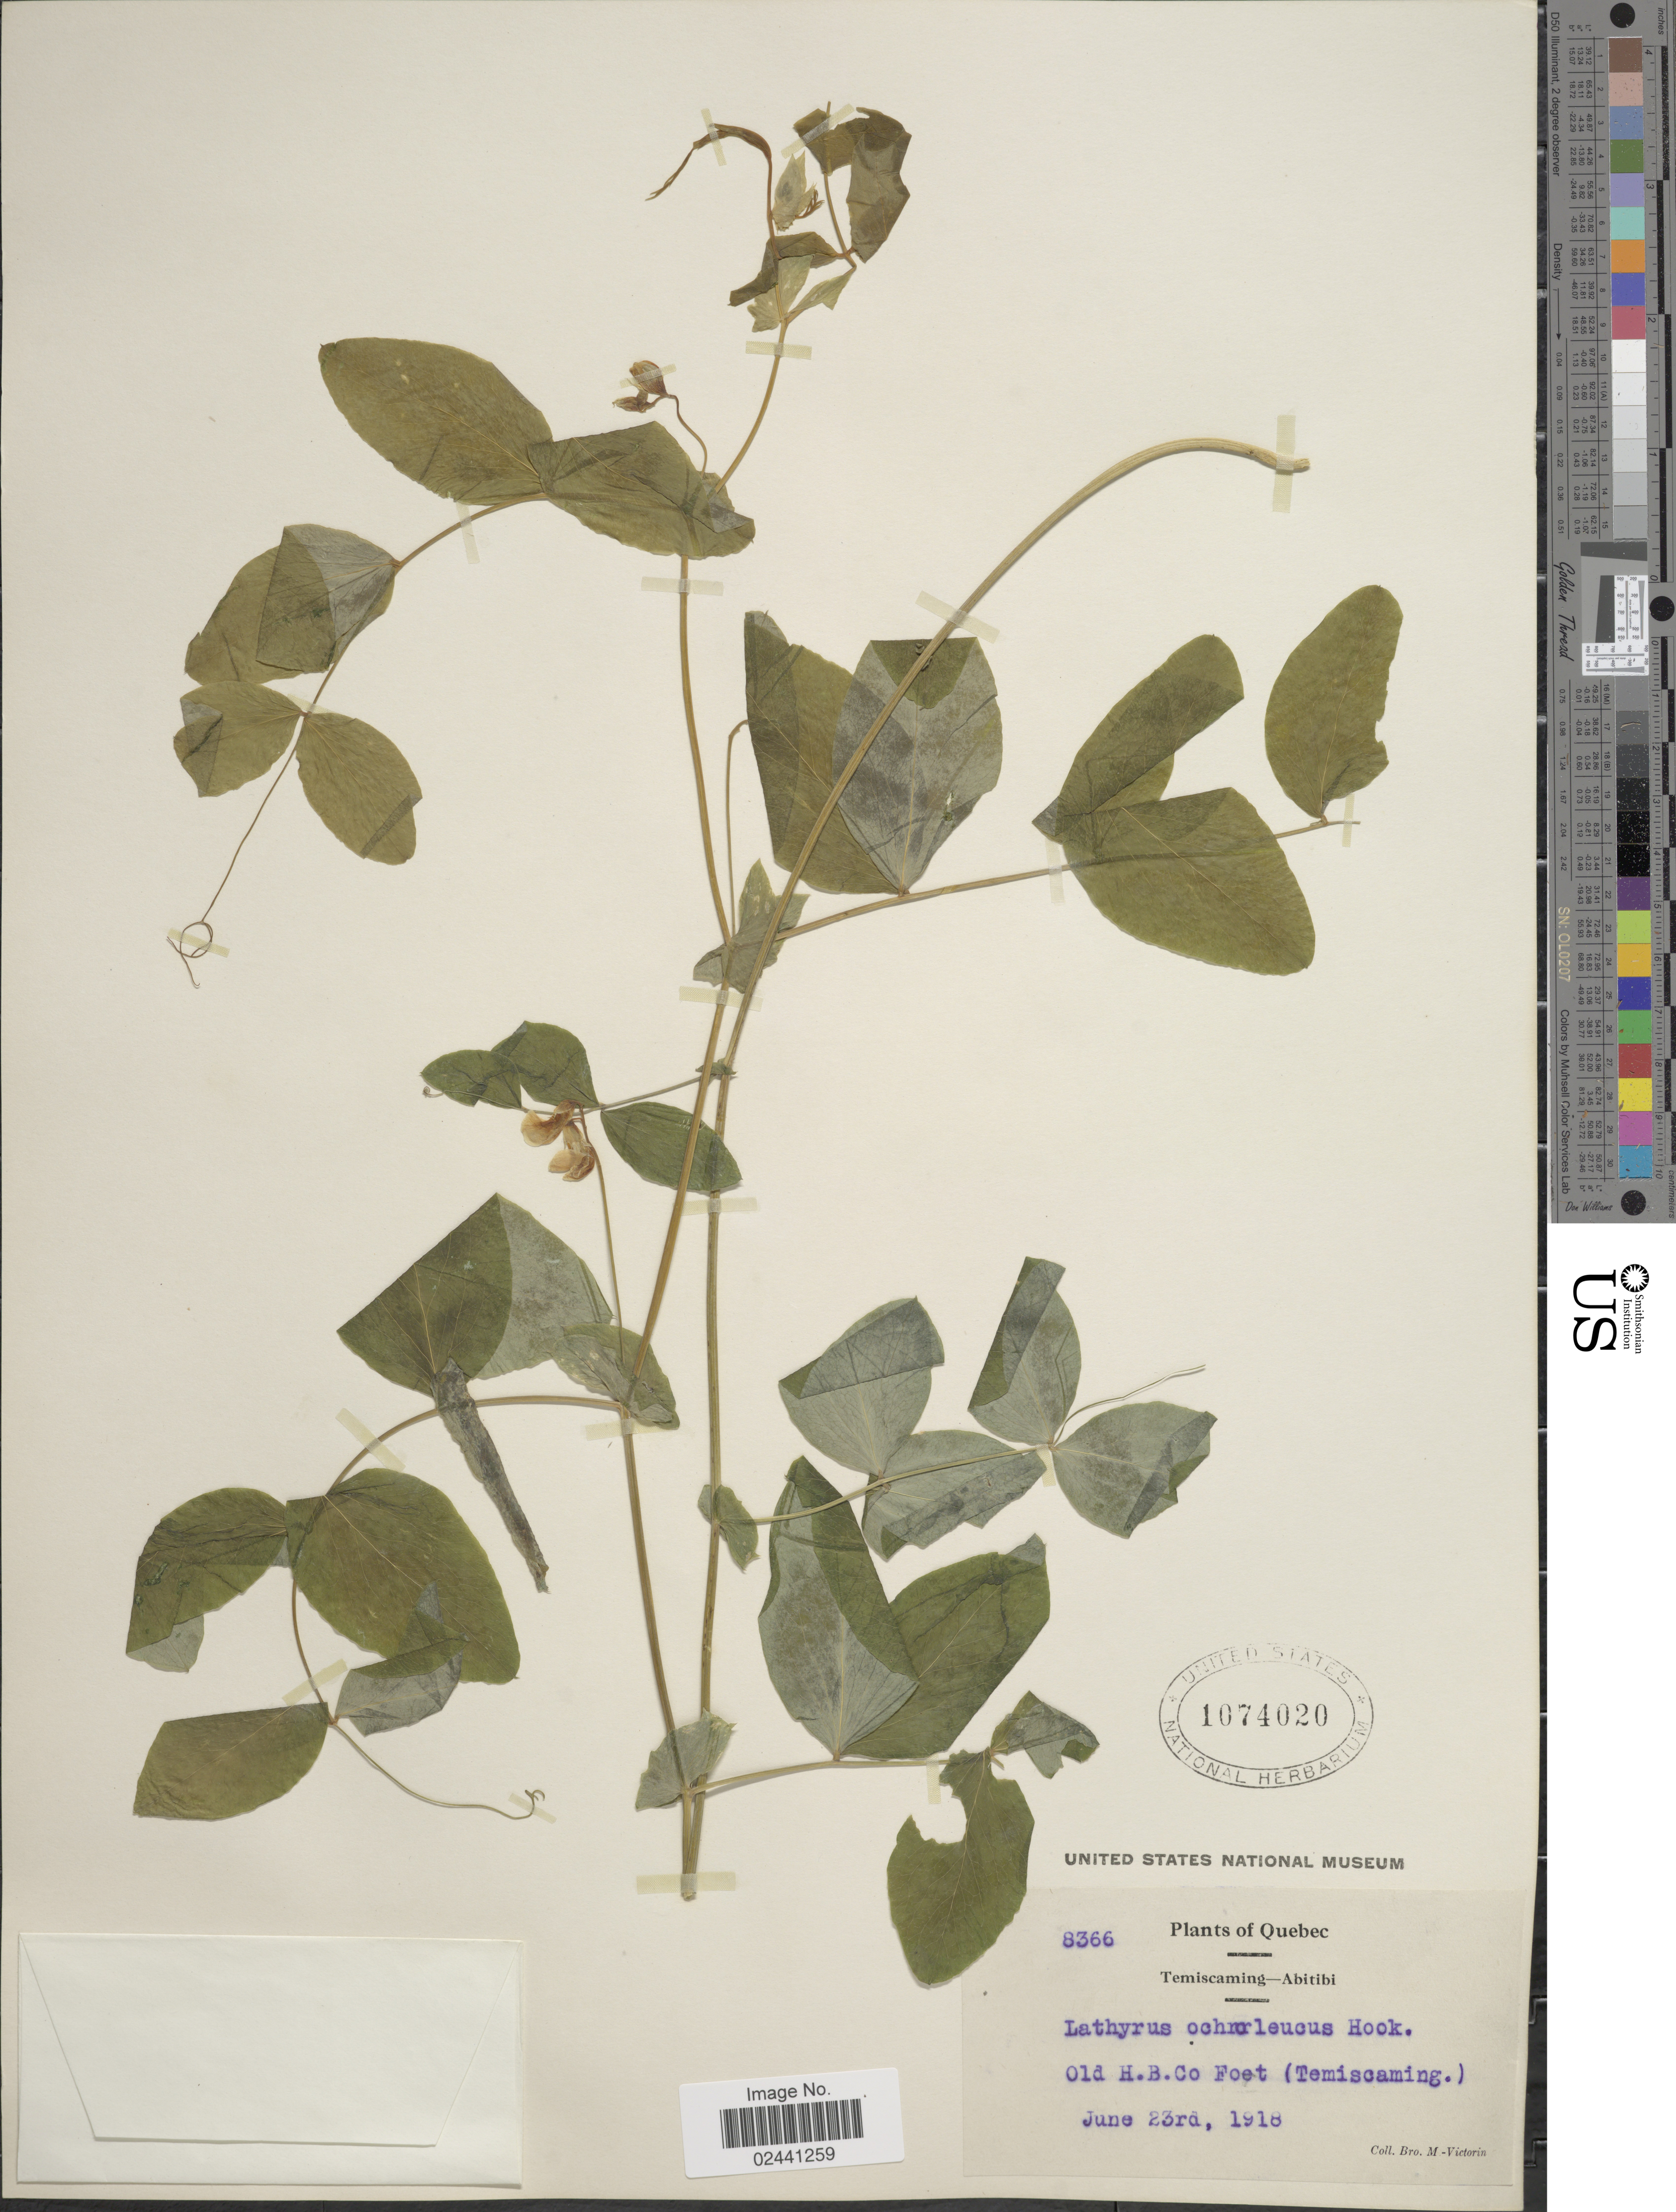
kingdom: Plantae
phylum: Tracheophyta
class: Magnoliopsida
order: Fabales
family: Fabaceae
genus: Lathyrus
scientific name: Lathyrus ochroleucus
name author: Hook.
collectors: Fr. Marie-Victorin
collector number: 8366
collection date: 1918-06-23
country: Canada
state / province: Quebec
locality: Temiscaming - Abitibi, Old H.B. Co. Foet (Temiscaming)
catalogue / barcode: US 1074020